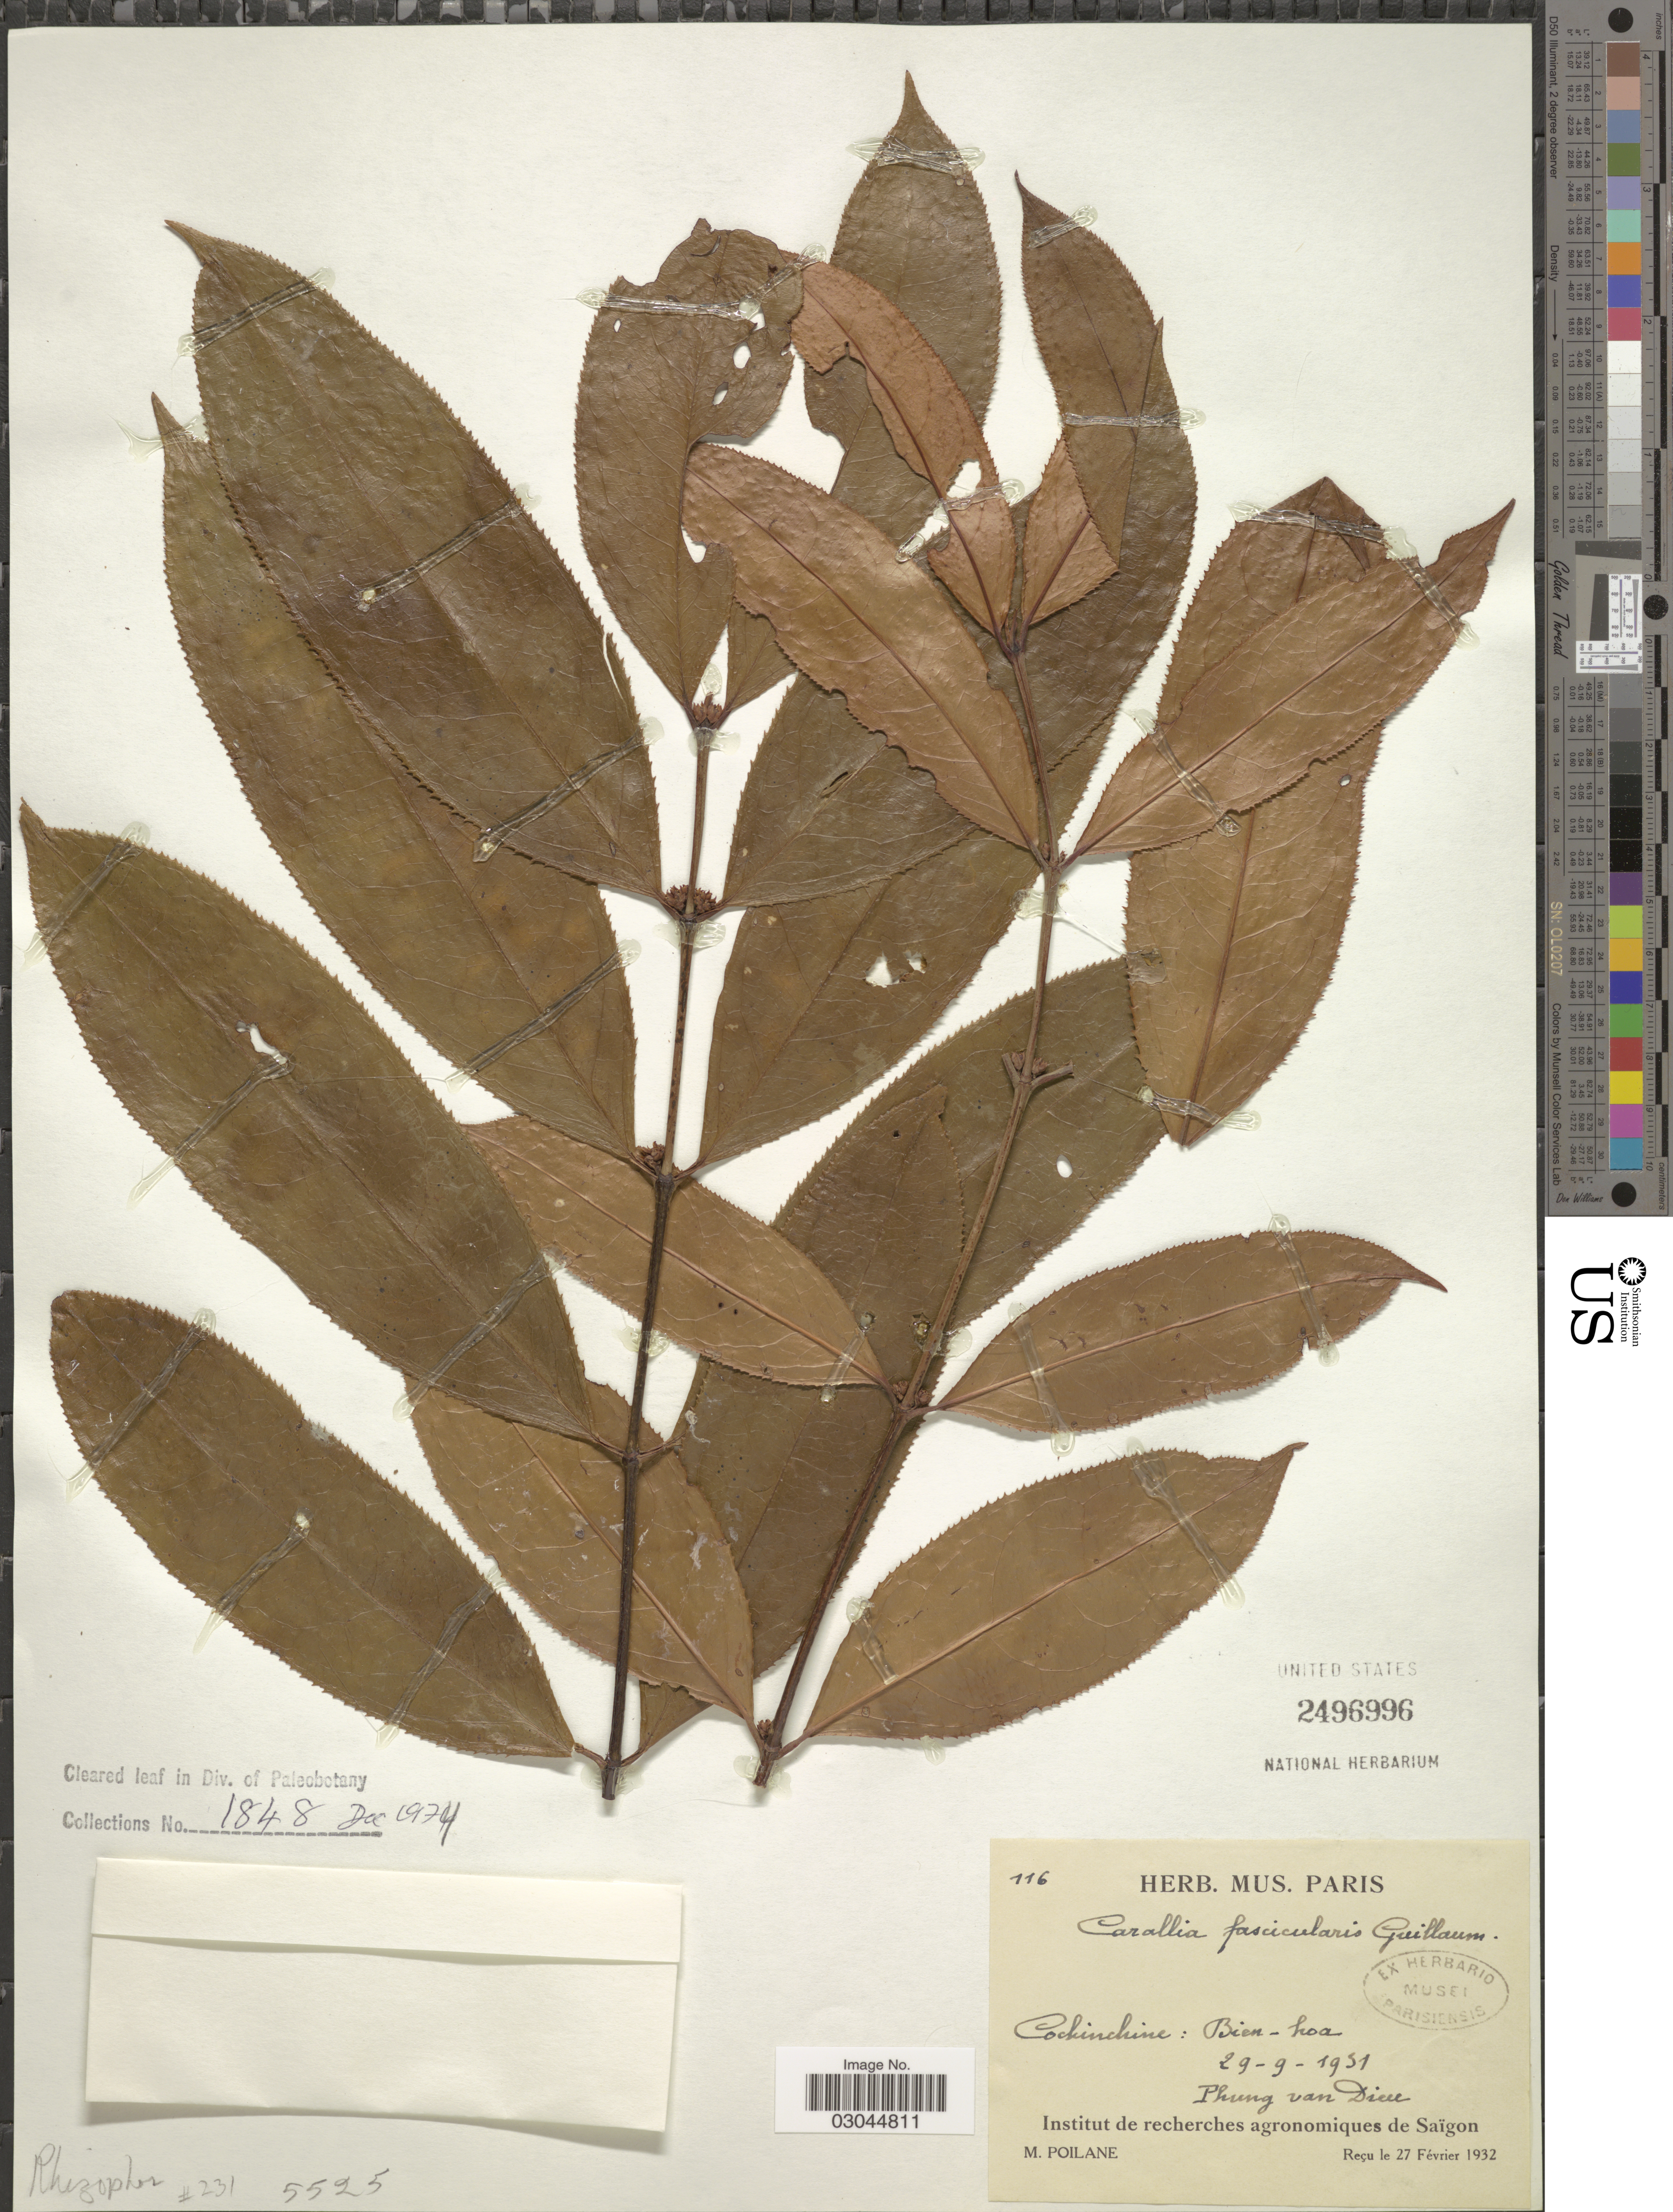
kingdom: Plantae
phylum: Tracheophyta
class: Magnoliopsida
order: Malpighiales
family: Rhizophoraceae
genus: Carallia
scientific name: Carallia fascicularis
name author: Guillaumin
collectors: M. Poilane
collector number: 116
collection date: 1931-09-29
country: Vietnam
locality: Cochinchine: Bien-hoa. Phung van Dien.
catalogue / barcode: US 2496996